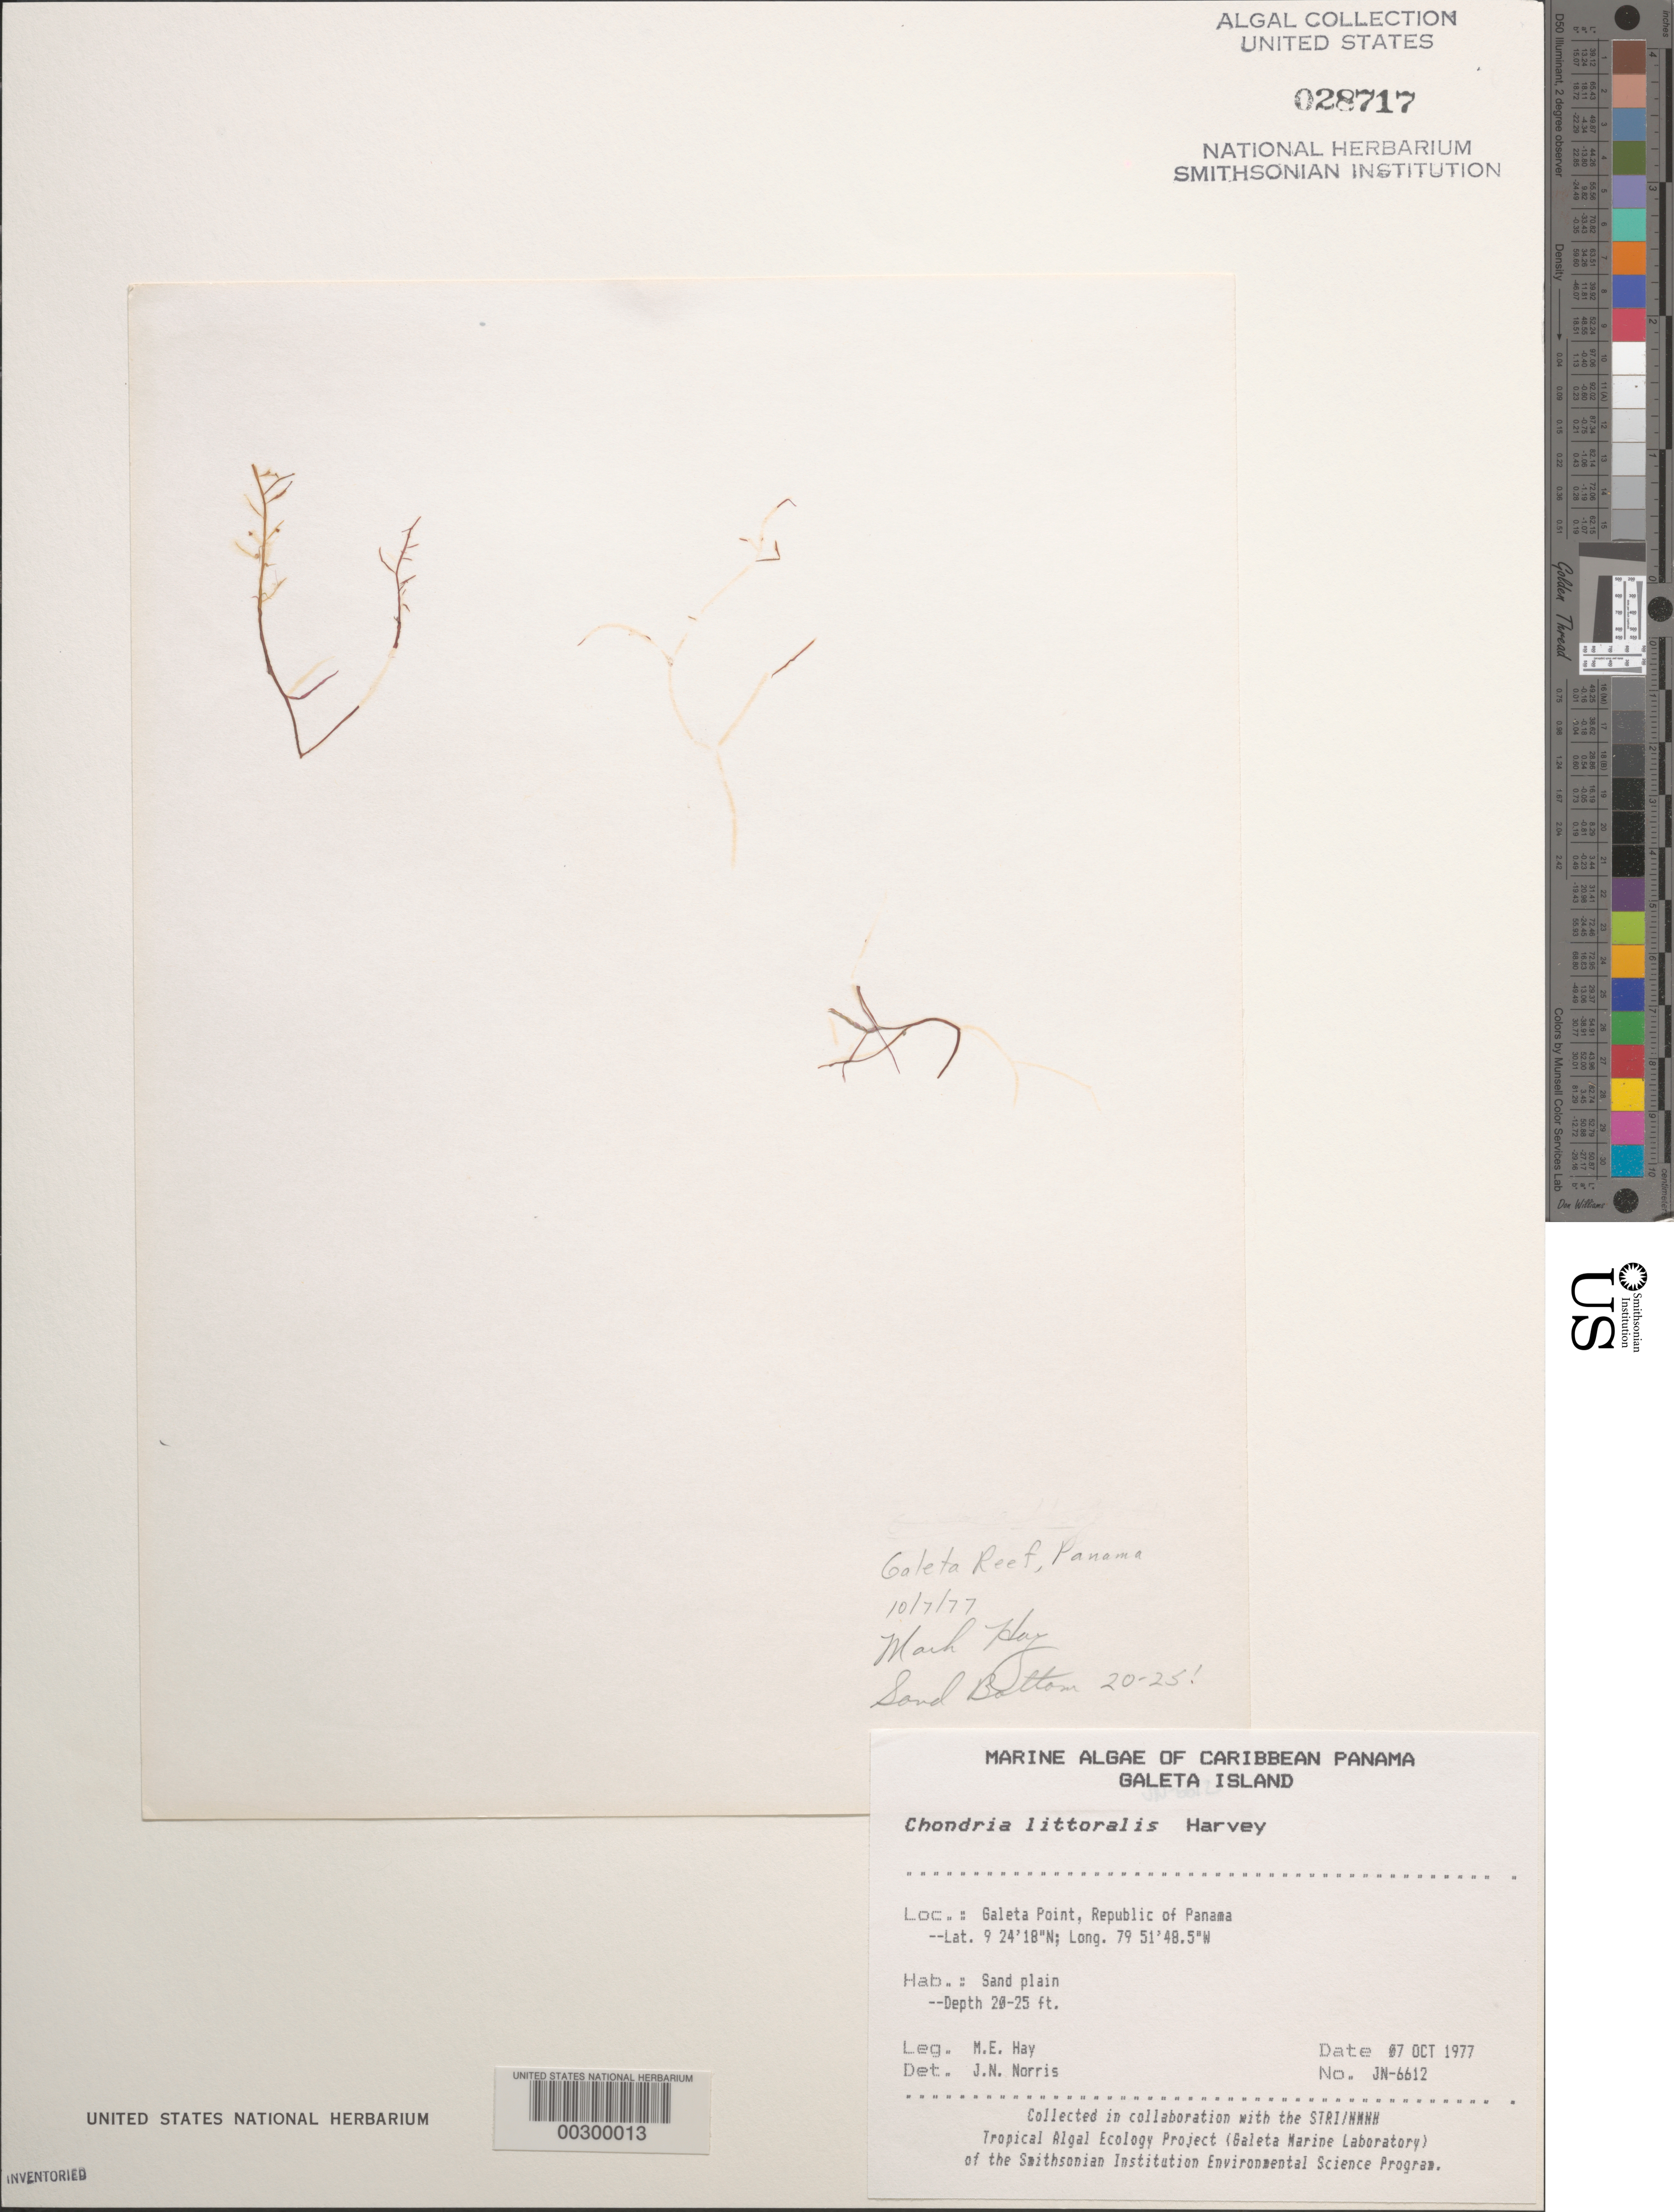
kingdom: Plantae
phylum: Rhodophyta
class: Florideophyceae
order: Ceramiales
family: Rhodomelaceae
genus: Chondria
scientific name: Chondria littoralis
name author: Harv.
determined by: Norris, James N.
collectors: M. E. Hay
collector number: JN-6612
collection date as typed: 07 Oct 1977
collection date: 1977-10-07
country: Panama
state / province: Colón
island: Galeta Island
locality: Galeta Point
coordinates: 9 24' 18" N, 79 51' 48.5" W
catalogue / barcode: US 28717